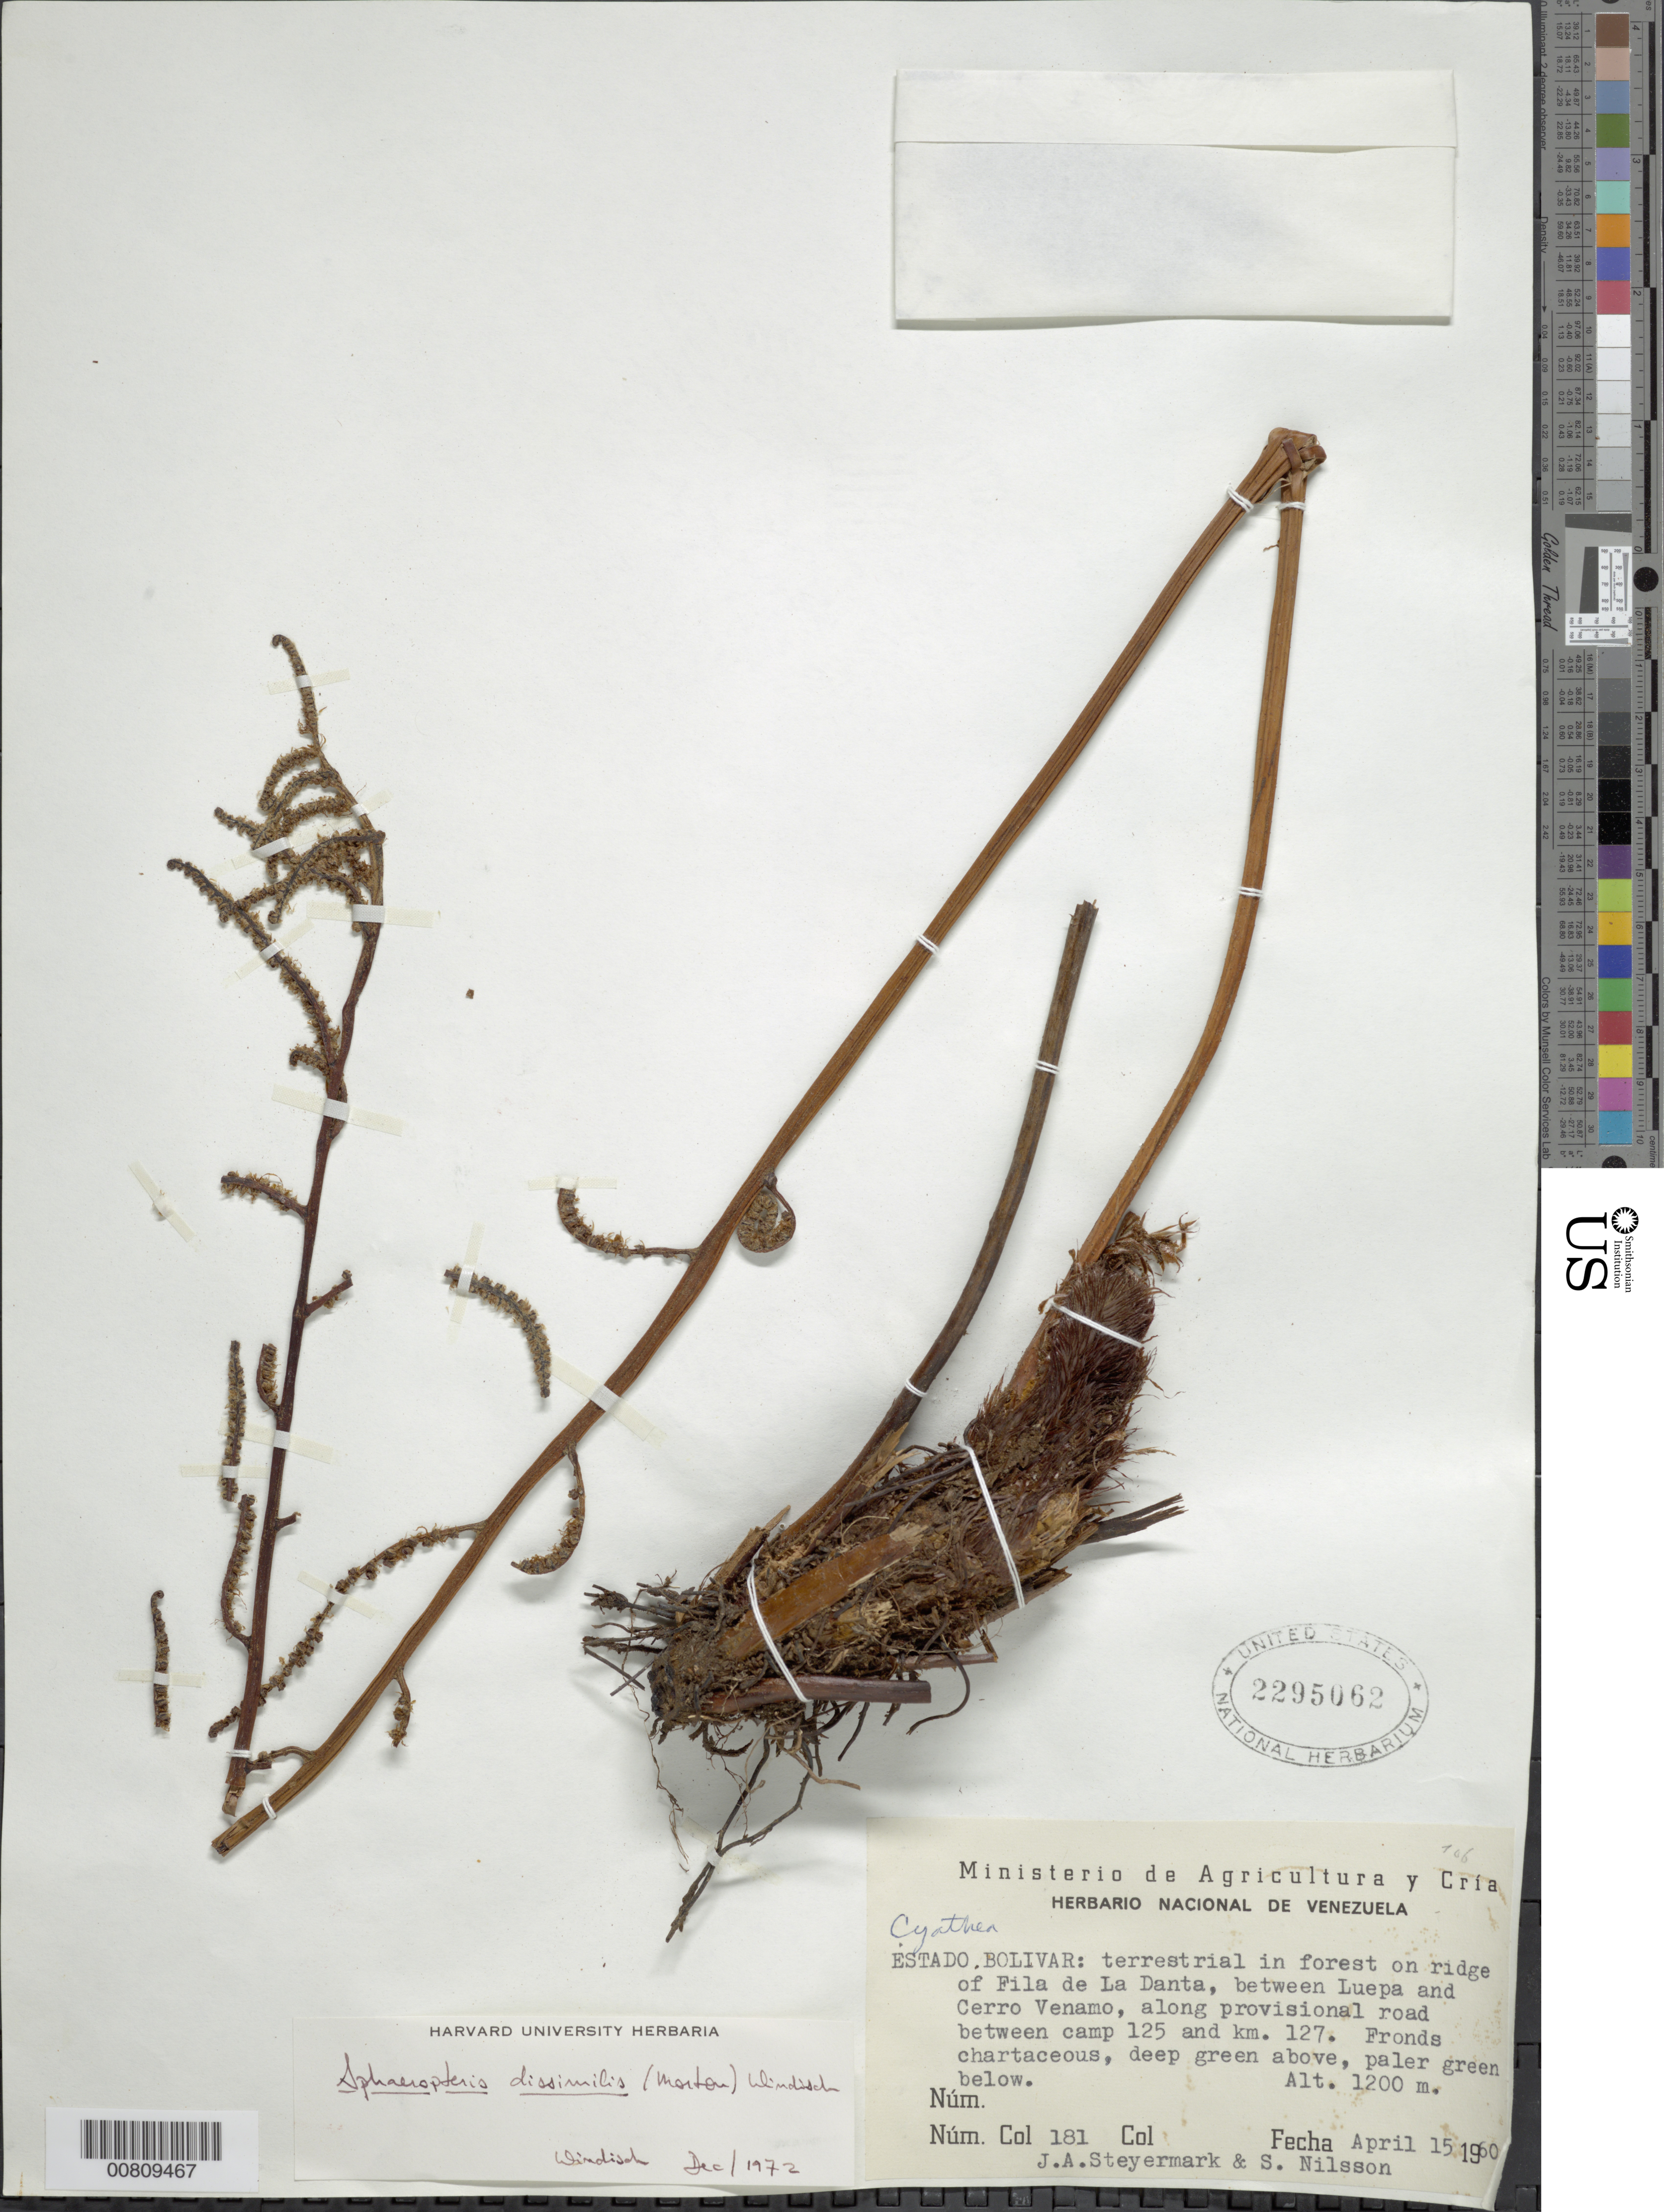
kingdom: Plantae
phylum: Tracheophyta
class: Polypodiopsida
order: Cyatheales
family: Cyatheaceae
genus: Cyathea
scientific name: Cyathea dissimilis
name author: (C.V. Morton) Stolze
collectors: J. Steyermark & S. Nilsson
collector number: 60 181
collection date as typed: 15-Apr-60 to 17-Apr-60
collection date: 1960-04-15/1960-04-17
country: Venezuela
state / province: Bolívar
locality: Fila La Danta, following the provisional carretera between campamento 125 and km 127, between Luepa and cerro Venamo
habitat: Forest on ridge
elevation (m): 1200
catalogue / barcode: US 2295062